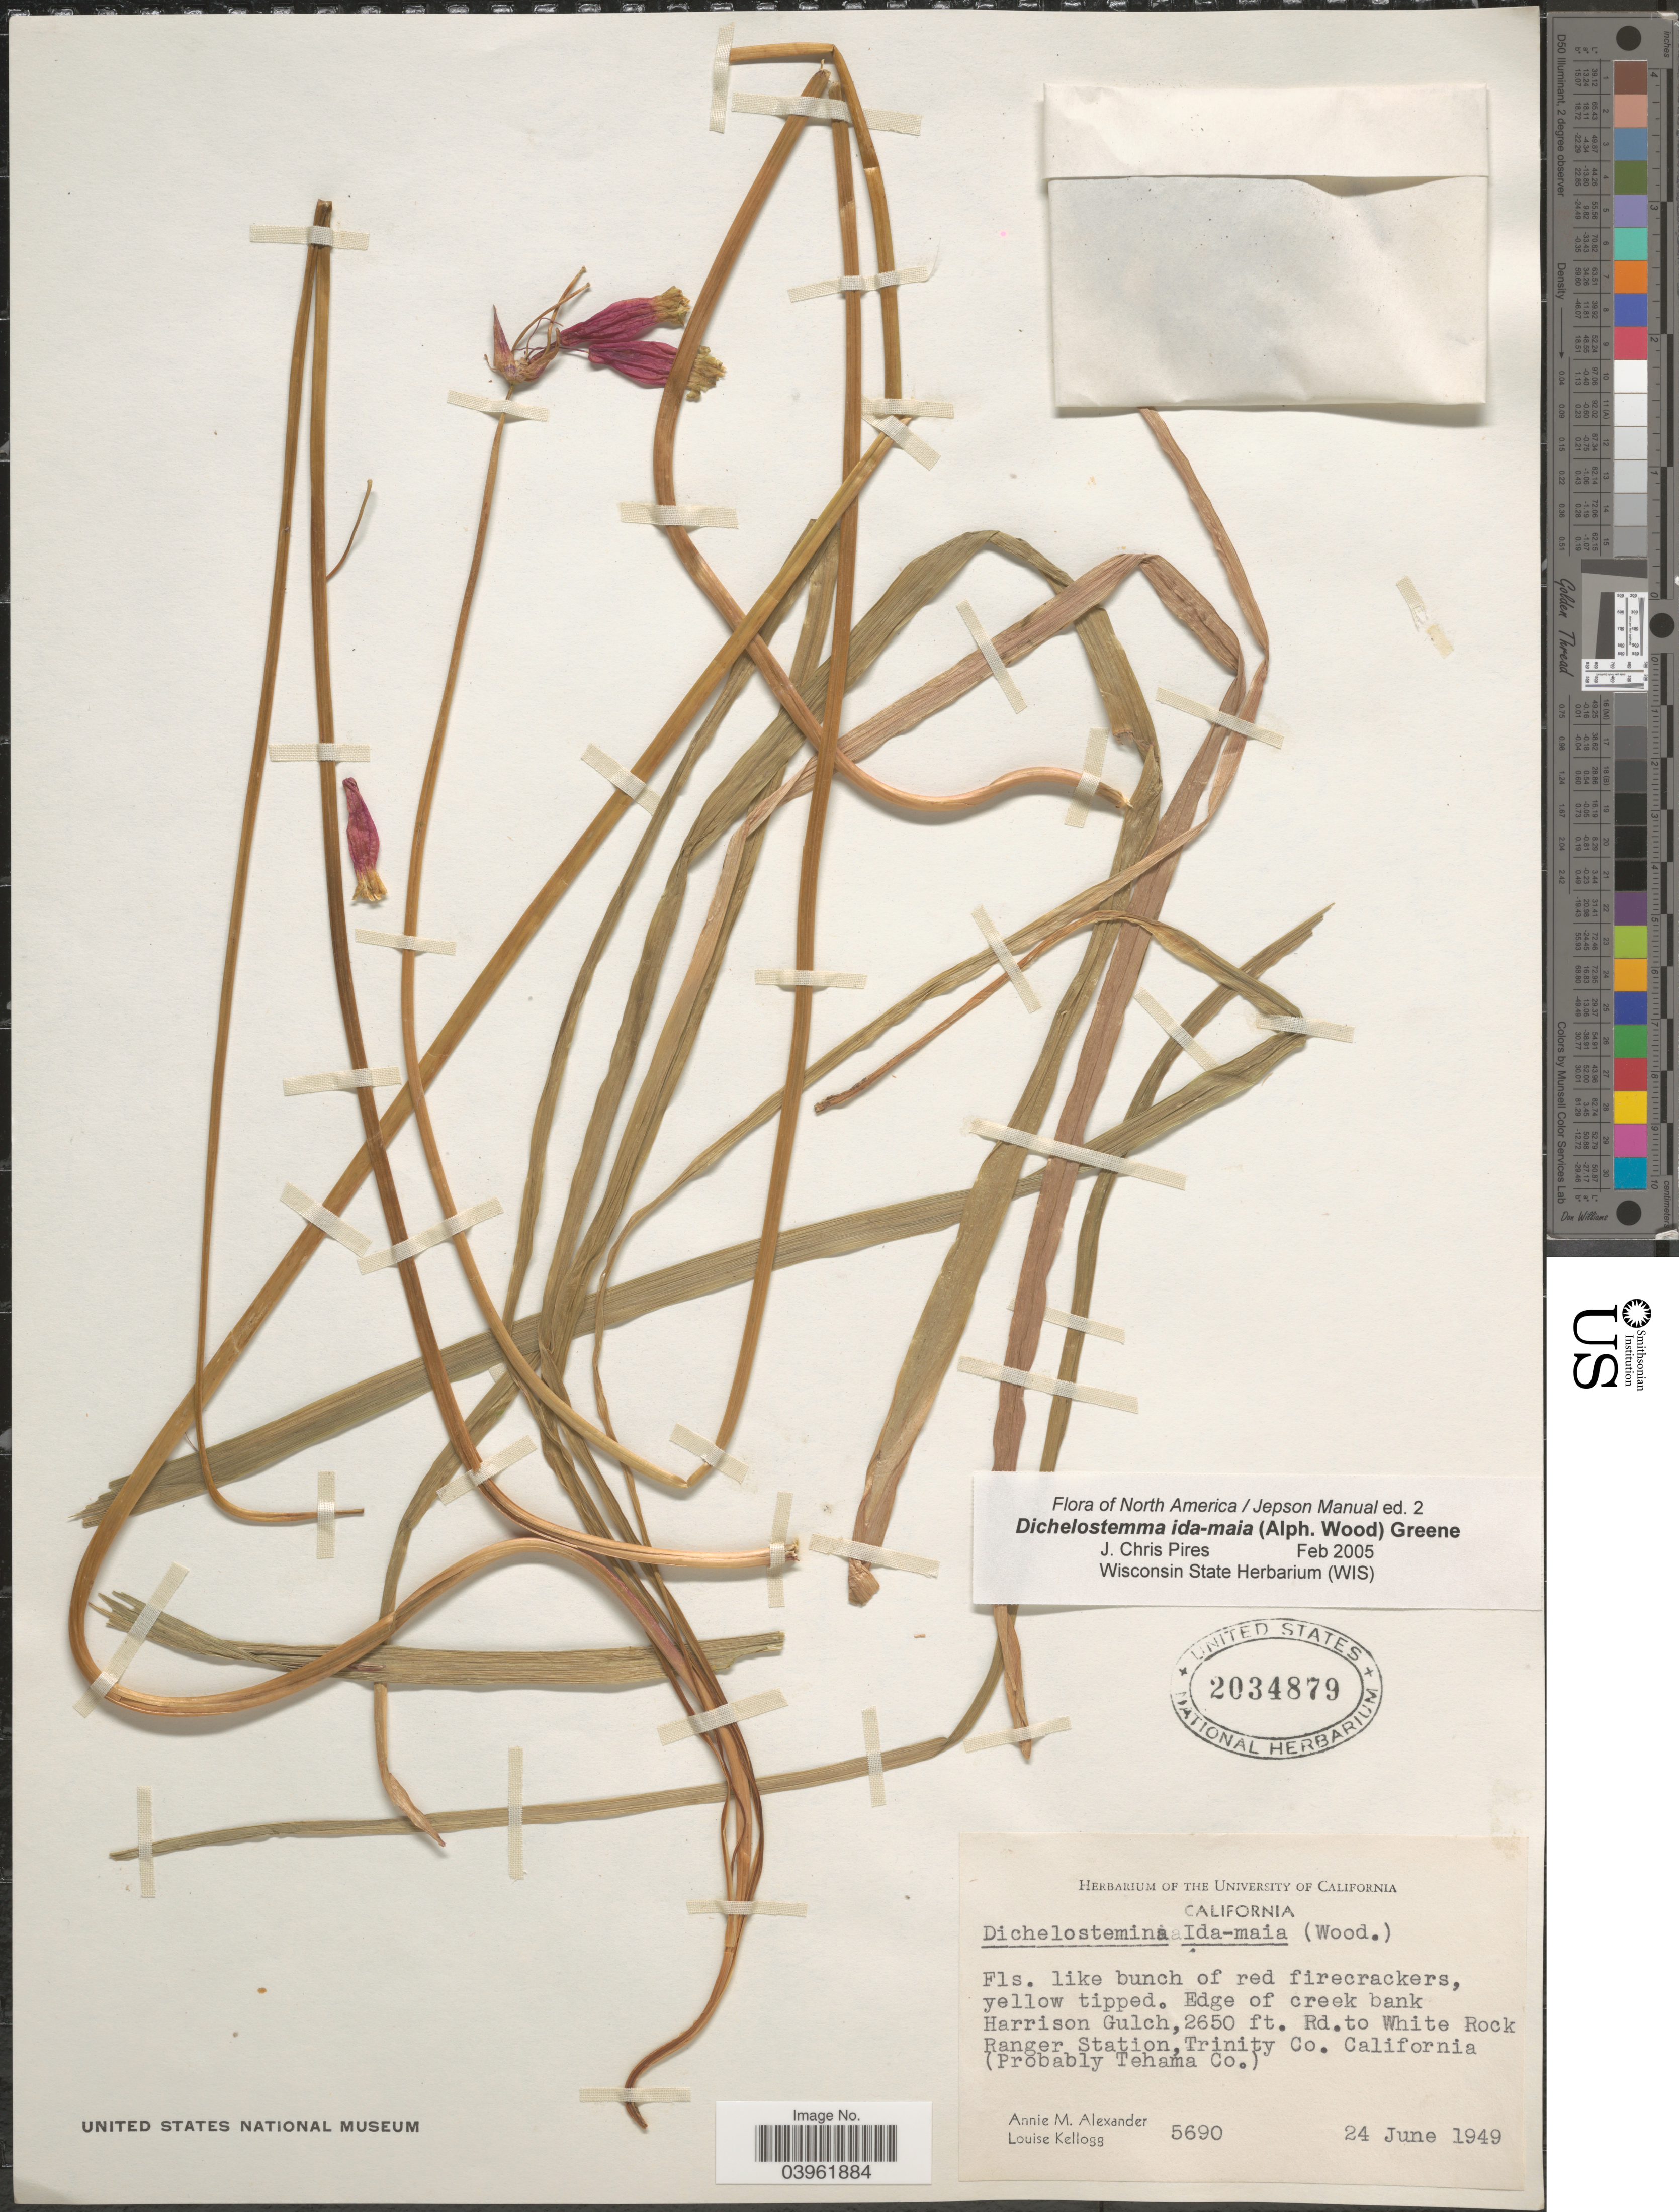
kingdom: Plantae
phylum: Tracheophyta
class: Liliopsida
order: Asparagales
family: Asparagaceae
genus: Dichelostemma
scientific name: Dichelostemma ida-maia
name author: (Alph. Wood) Greene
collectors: A. M. Alexander & L. Kellogg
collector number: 5690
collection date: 1949-06-24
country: United States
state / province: California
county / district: Trinity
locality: Edge of creek bank Harrison Gulch, Rd. to White Rock Ranger Station, Trinity Co. (Probably Tehama Co.).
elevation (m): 808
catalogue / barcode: US 2034879